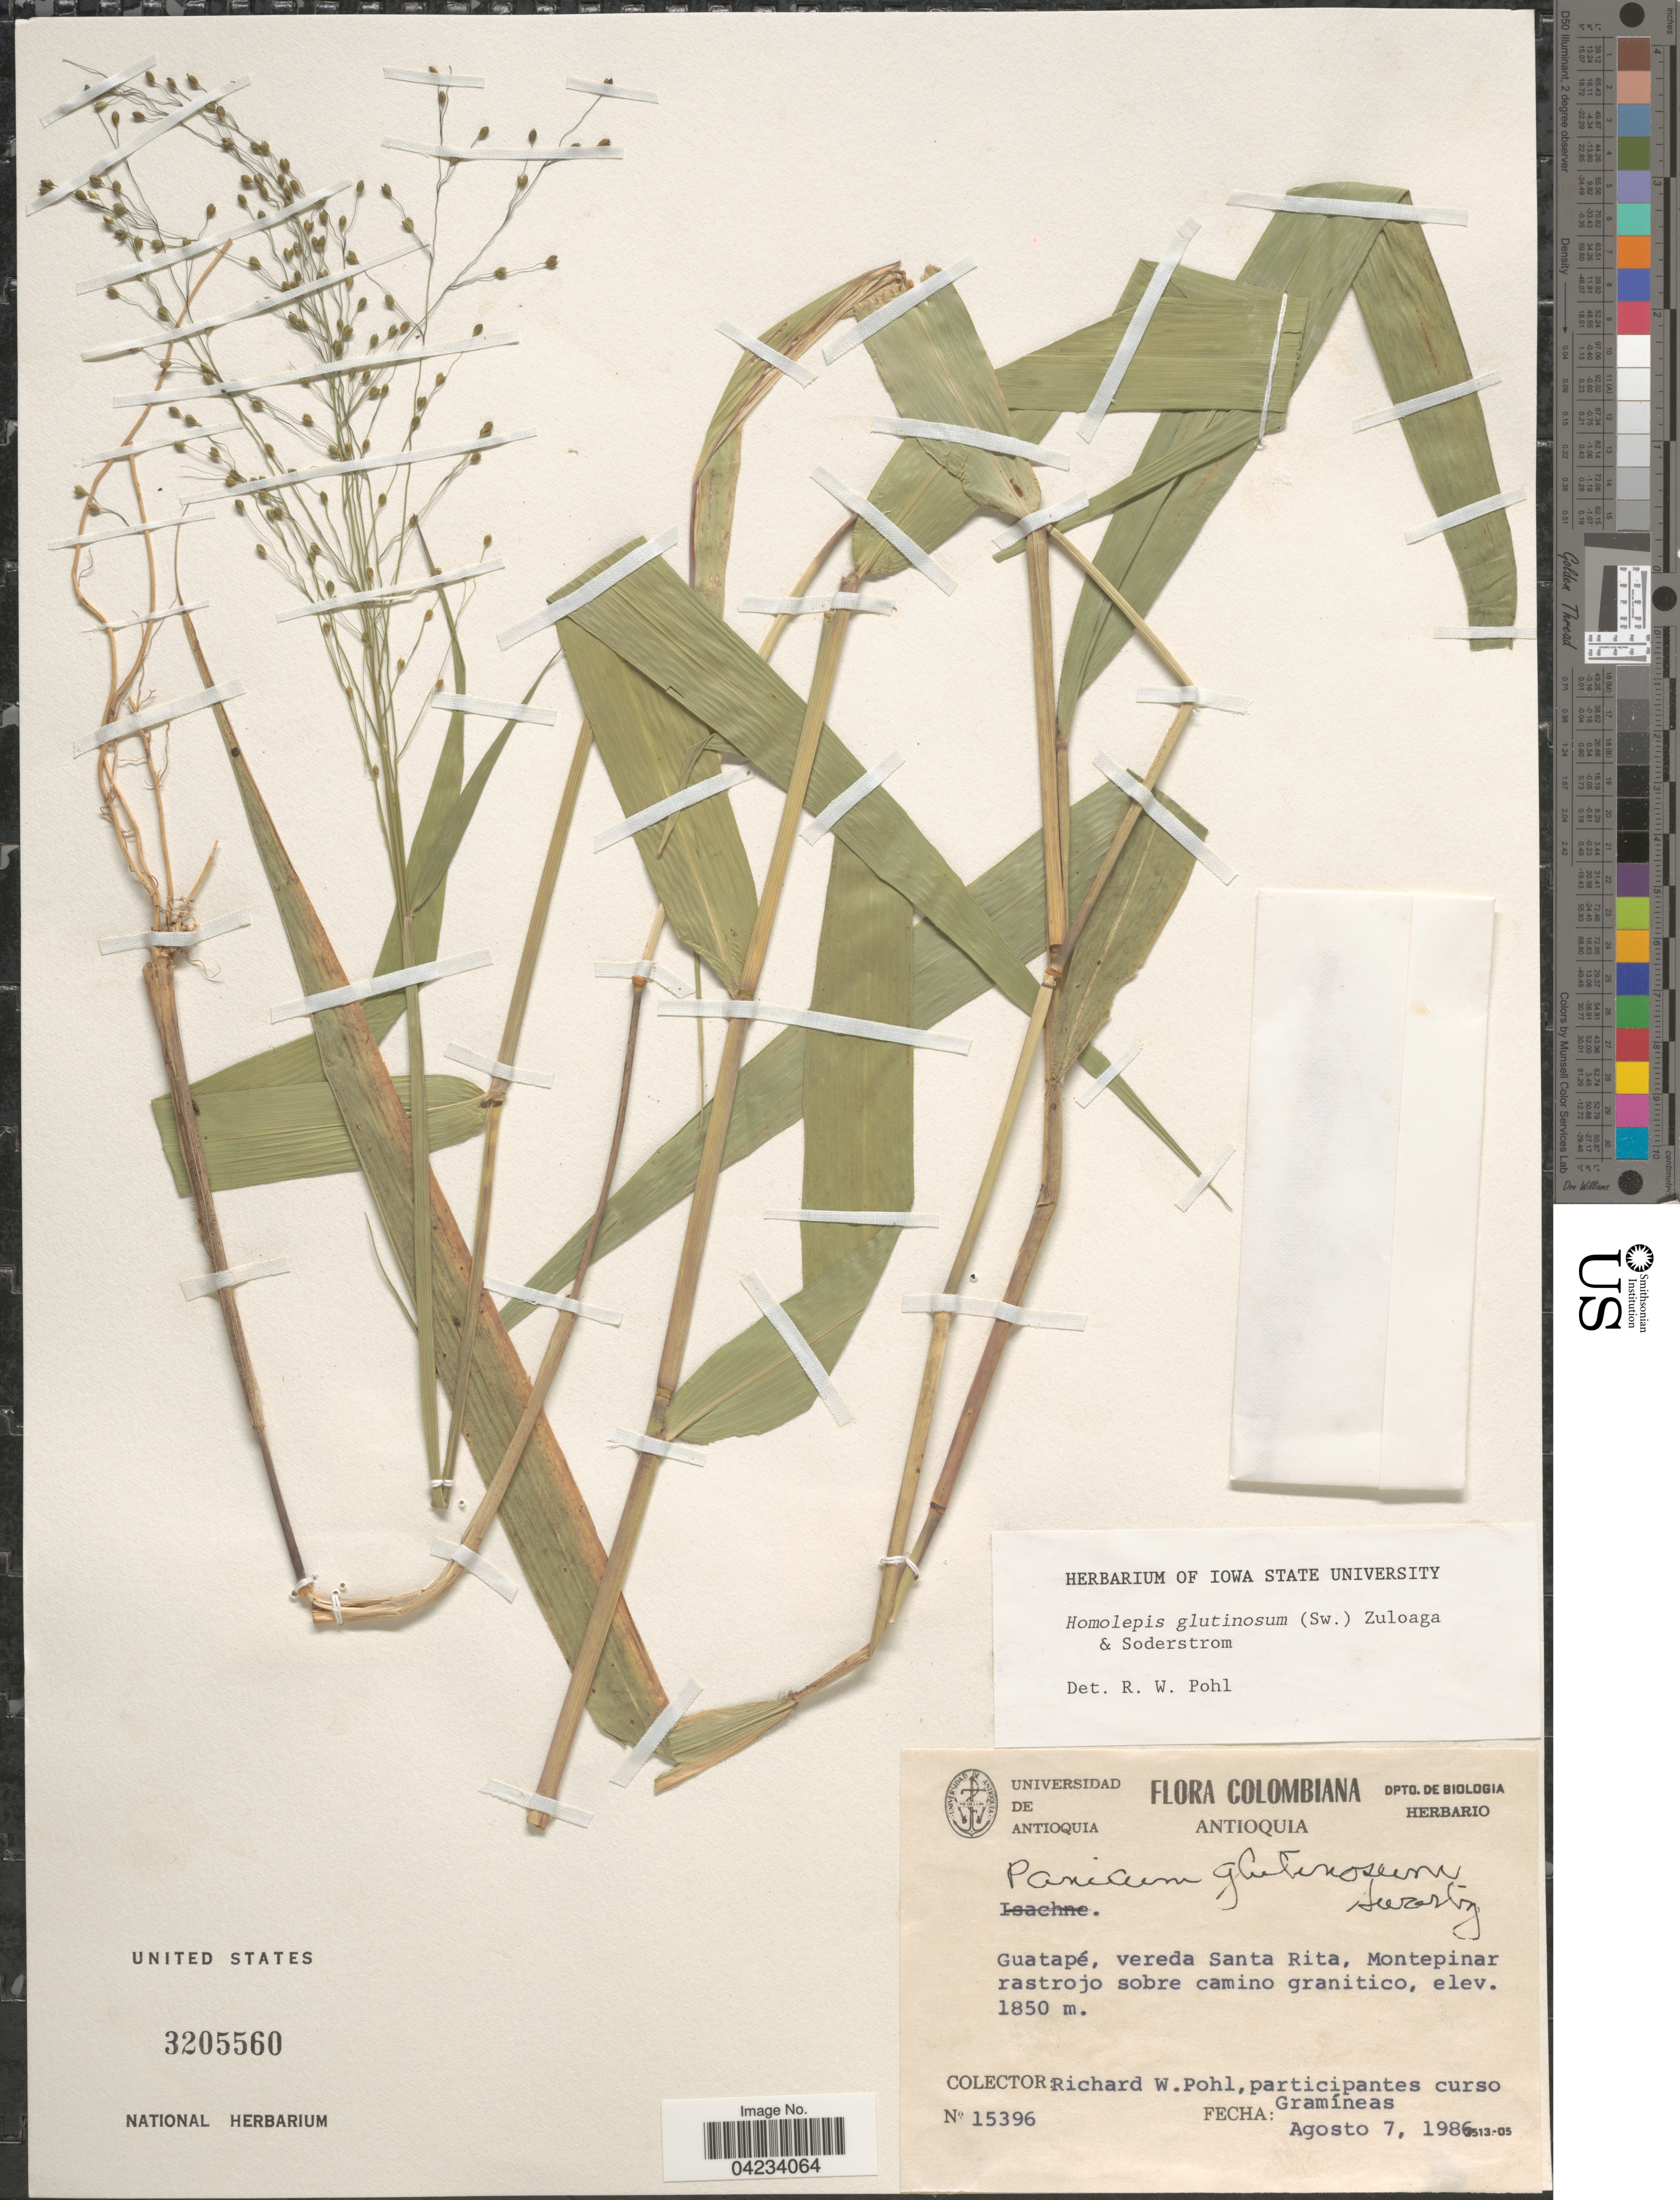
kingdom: Plantae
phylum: Tracheophyta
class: Liliopsida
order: Poales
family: Poaceae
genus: Homolepis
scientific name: Homolepis glutinosa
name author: (Sw.) Zuloaga & Soderstr.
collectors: R. W. Pohl & Participantes curso Gramineas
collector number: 15396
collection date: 1986-08-07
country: Colombia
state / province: Antioquia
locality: Guatapé, vereda Santa Rita, Montepinar.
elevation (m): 1850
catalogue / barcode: US 3205560